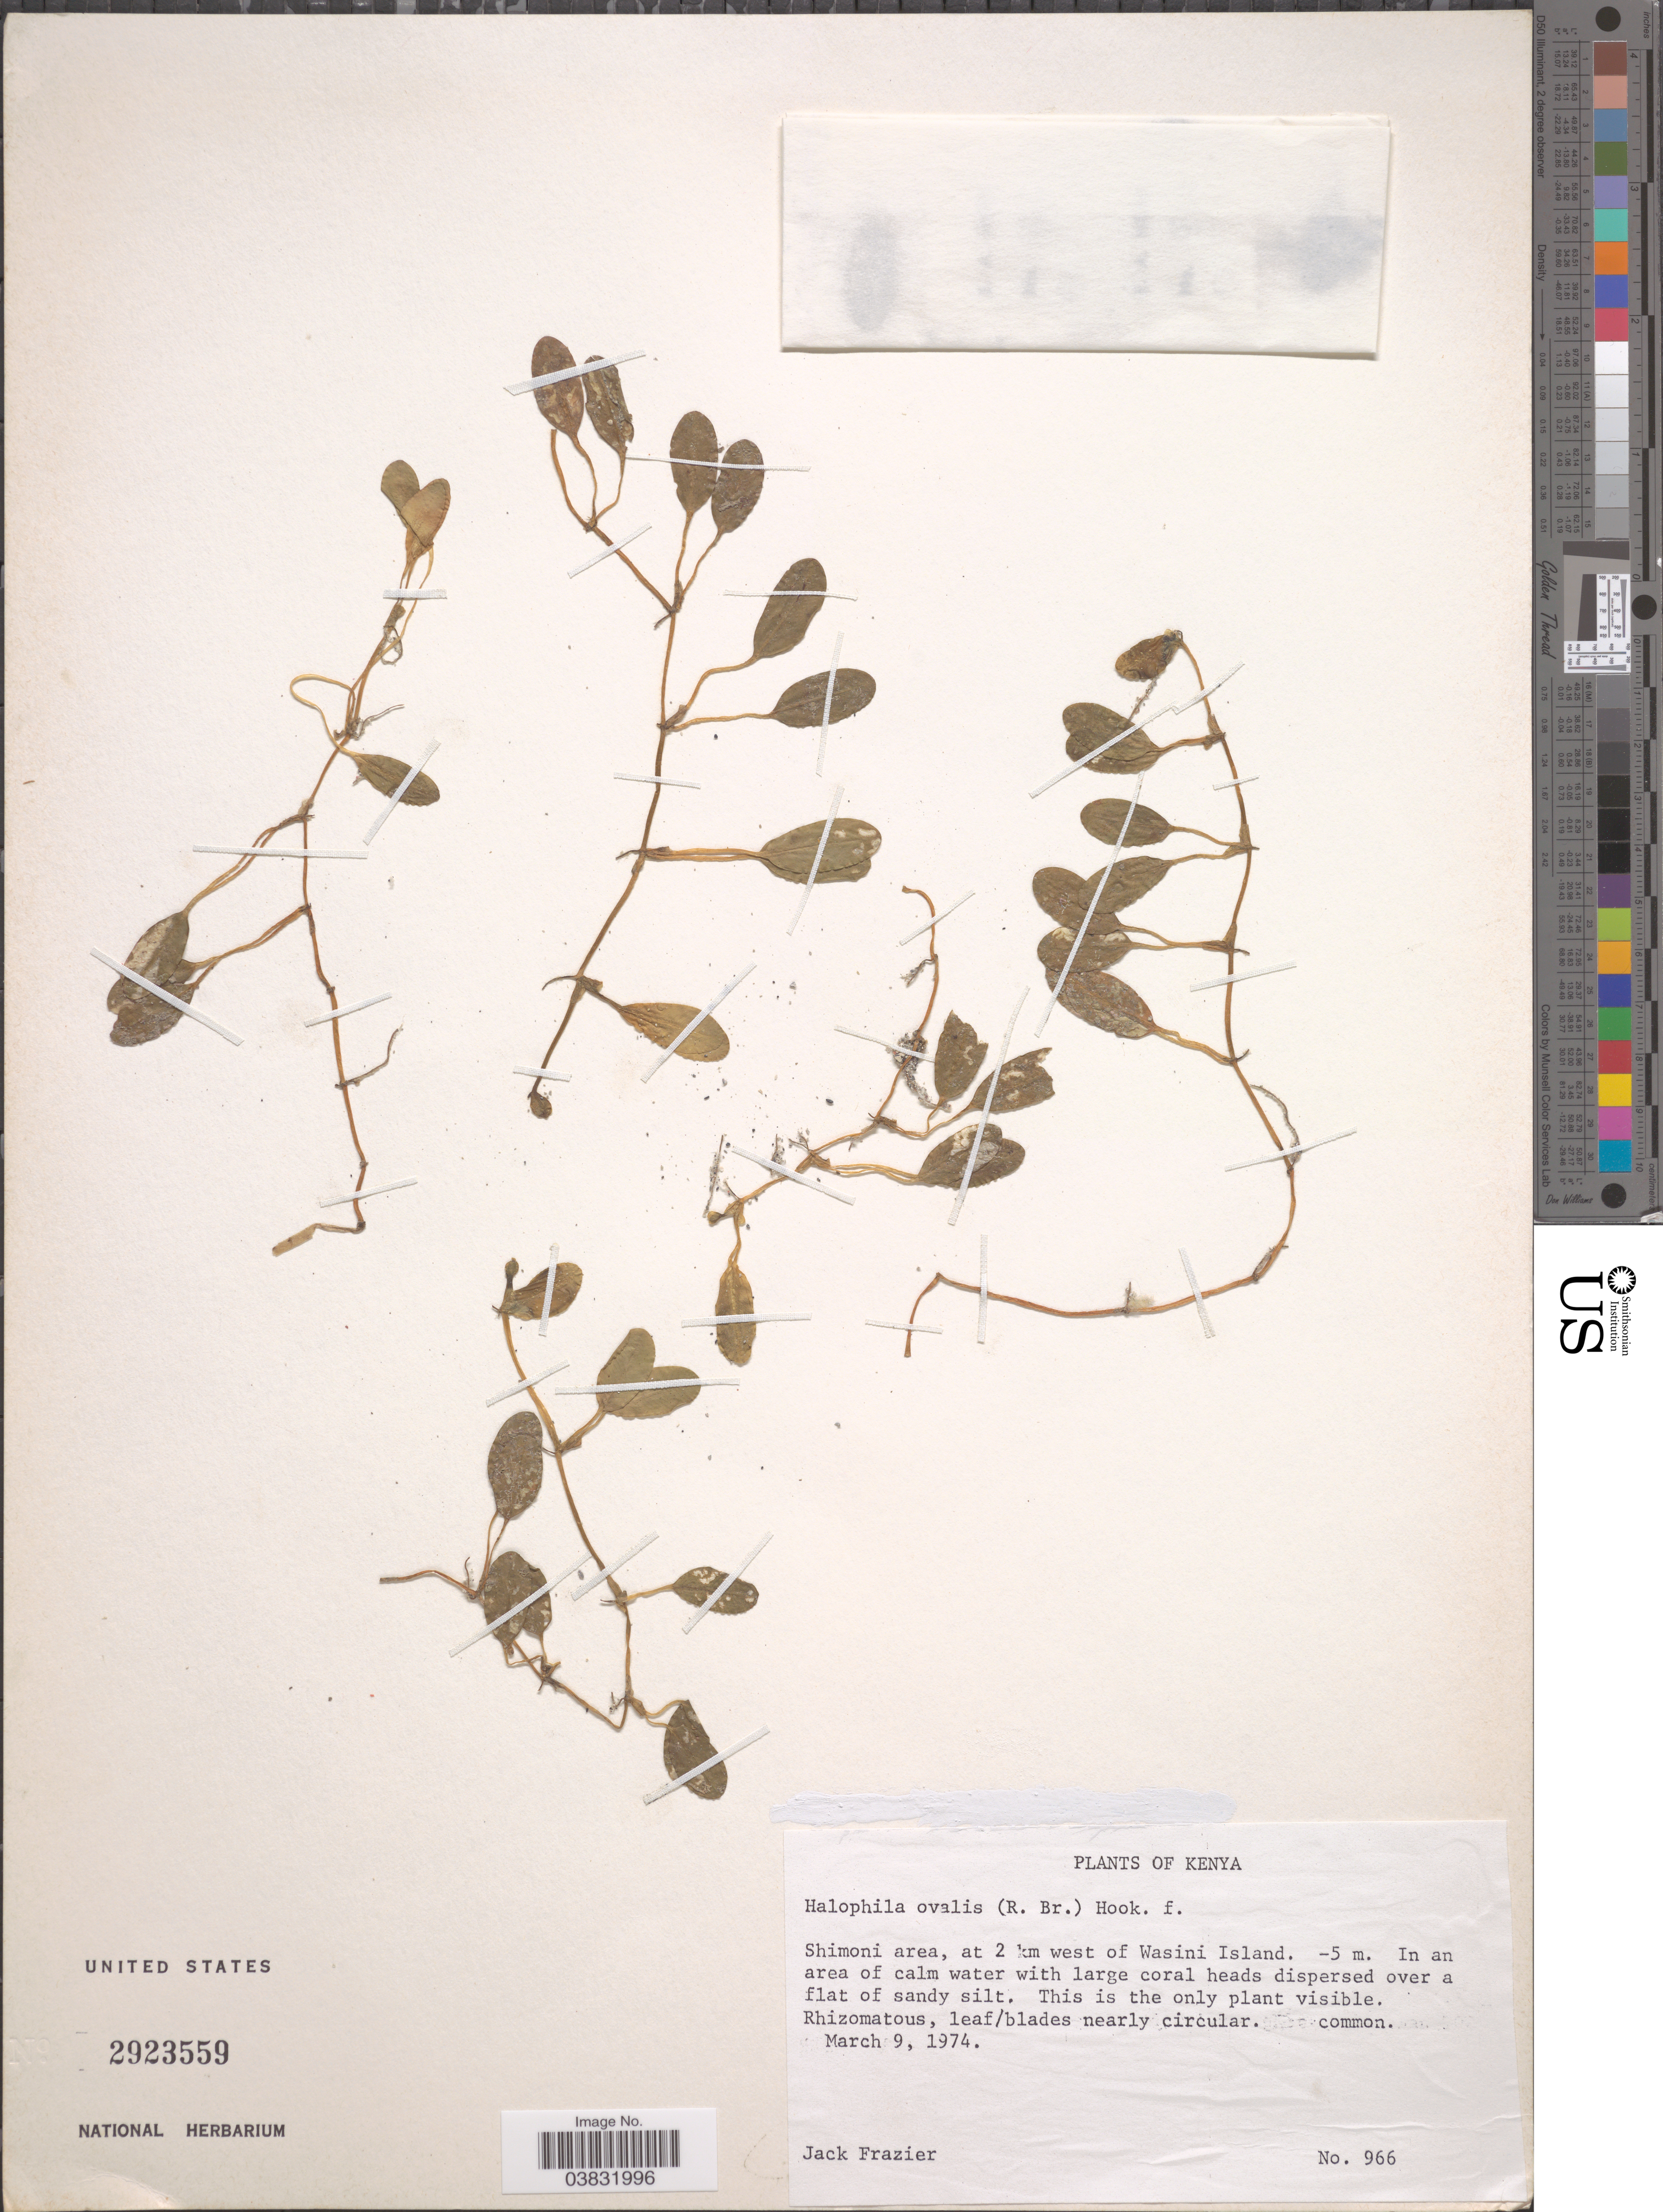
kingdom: Plantae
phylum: Tracheophyta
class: Liliopsida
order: Alismatales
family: Hydrocharitaceae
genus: Halophila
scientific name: Halophila ovalis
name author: (R. Br.) Hook. f.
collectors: J. Frazier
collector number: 966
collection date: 1974-03-09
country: Kenya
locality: Shimoni area, at 2 km west of Wasini Island.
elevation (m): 5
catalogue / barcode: US 2923559